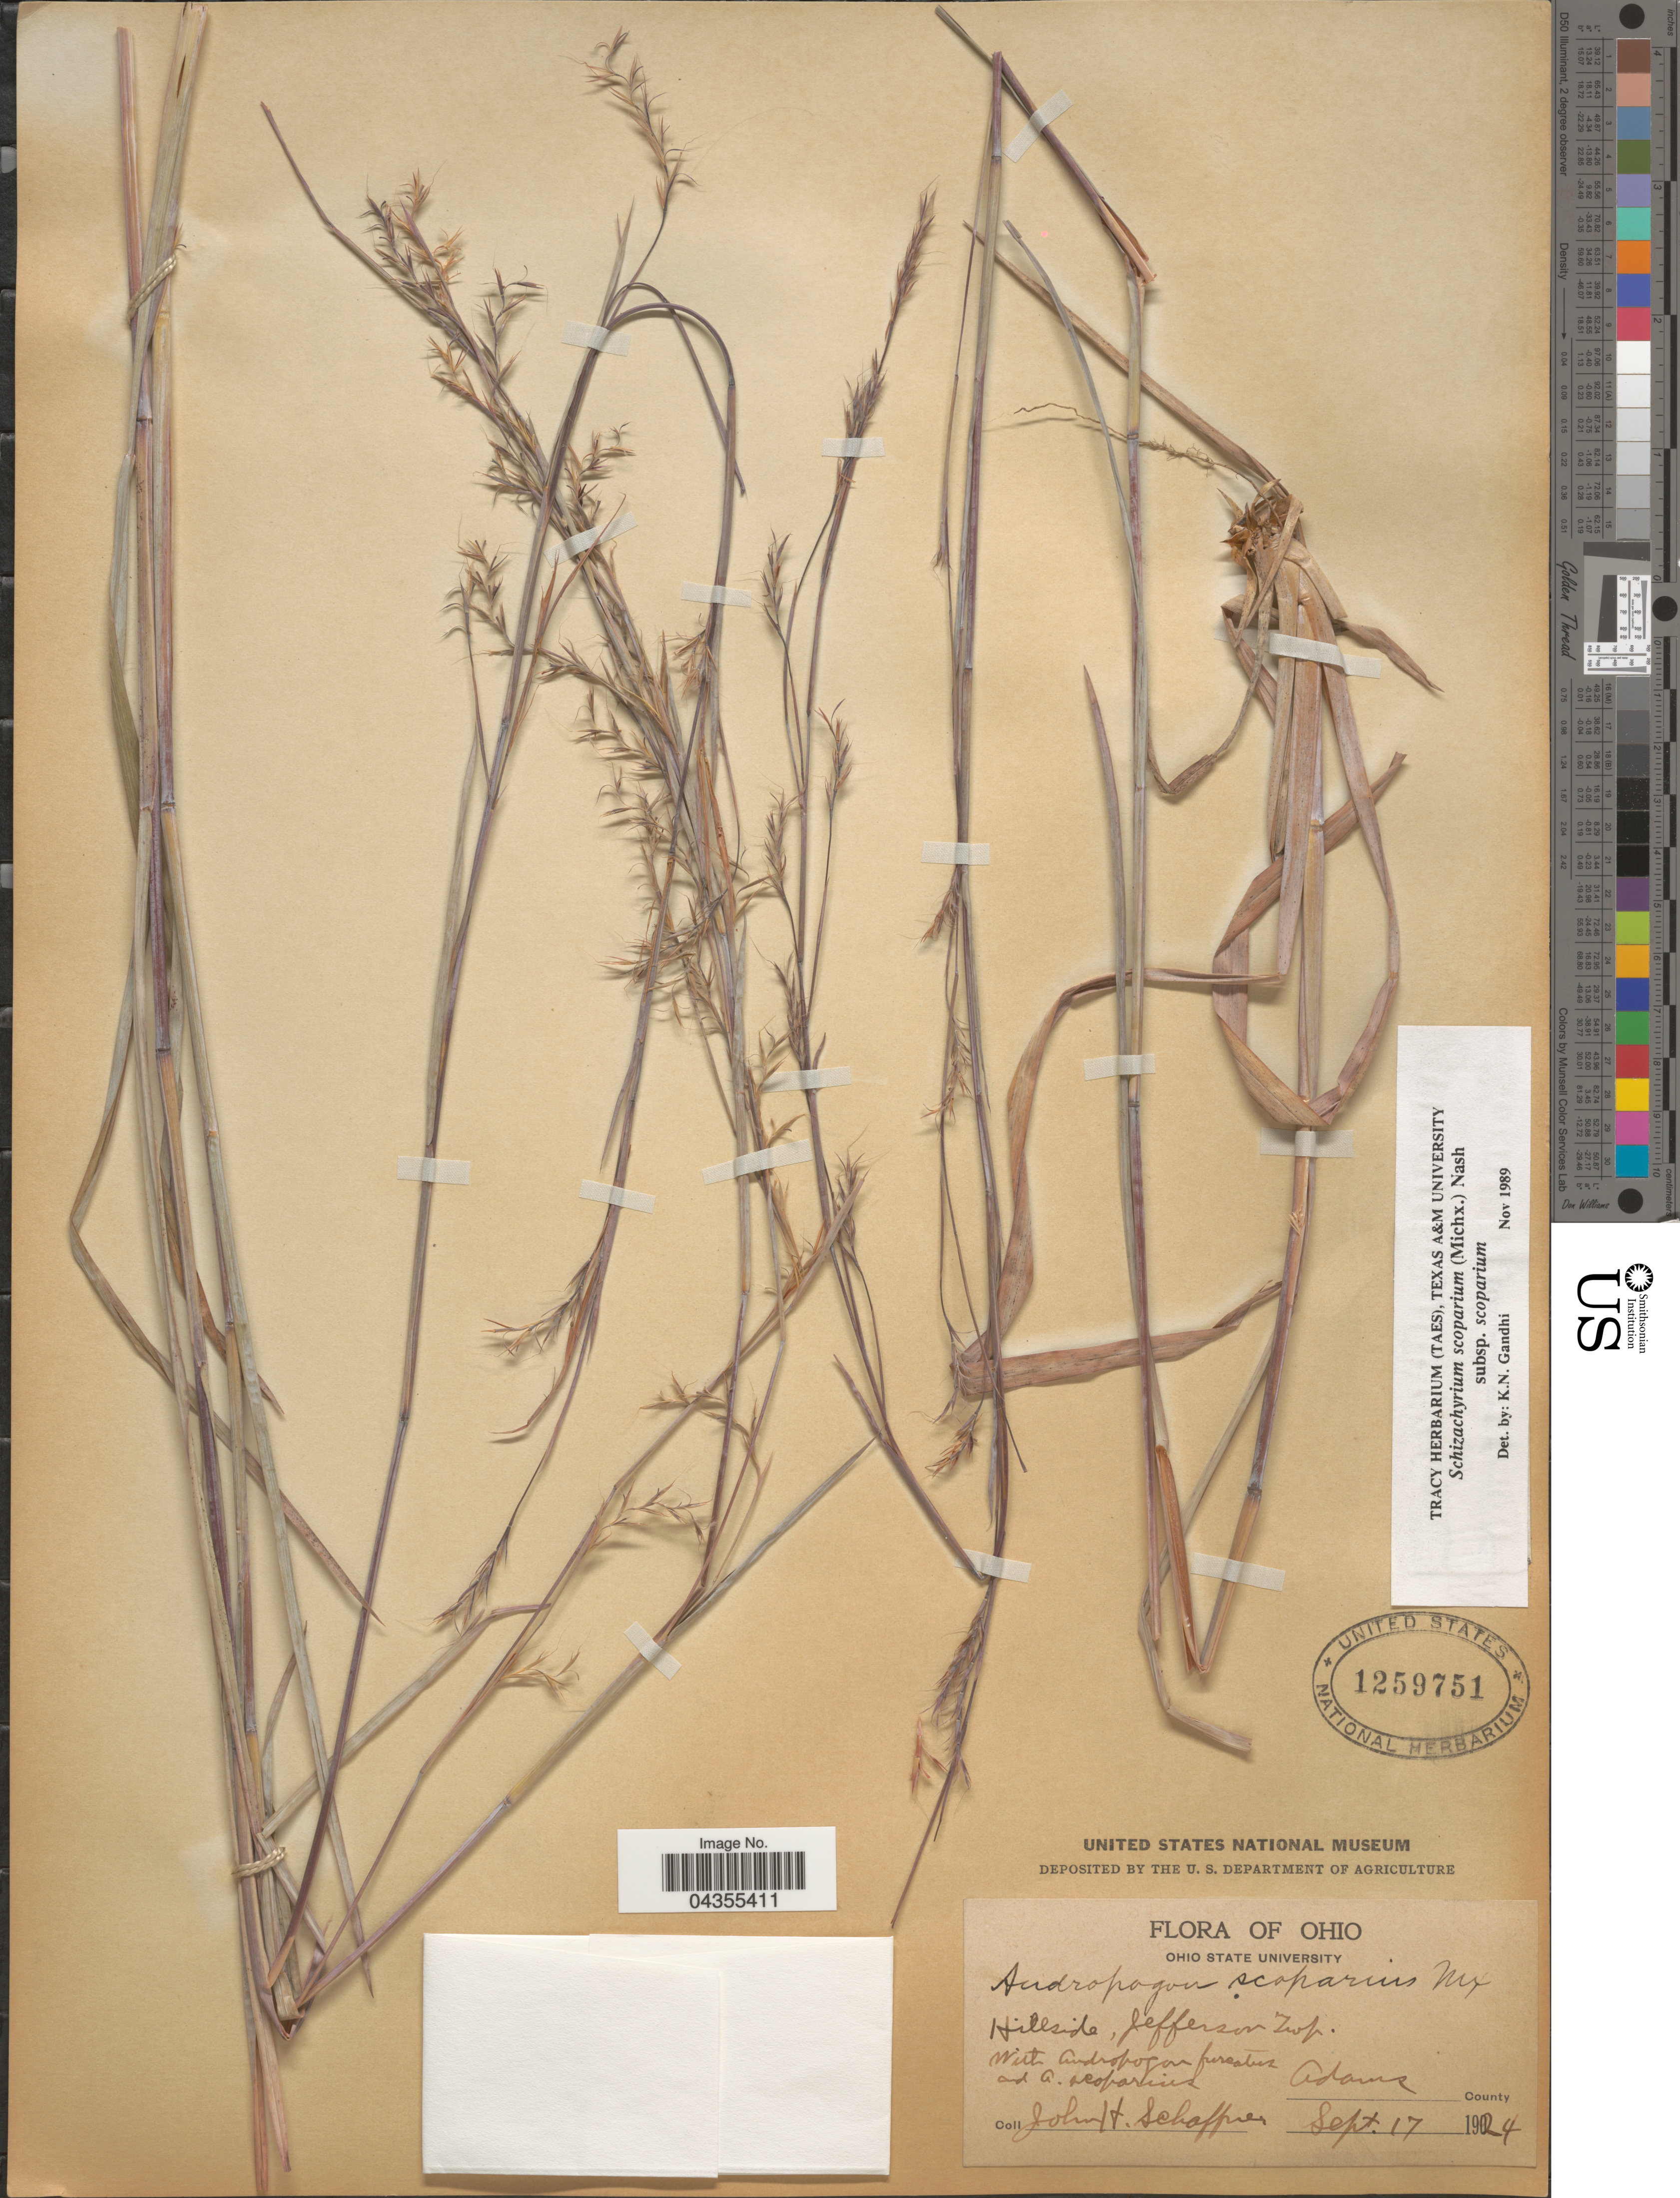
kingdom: Plantae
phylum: Tracheophyta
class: Liliopsida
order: Poales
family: Poaceae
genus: Schizachyrium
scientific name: Schizachyrium scoparium var. scoparium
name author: (Michx.) Nash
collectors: J. H. Schaffner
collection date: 1924-09-17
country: United States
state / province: Ohio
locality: Hillside, Jefferson Twp. Adams County.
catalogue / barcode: US 1259751